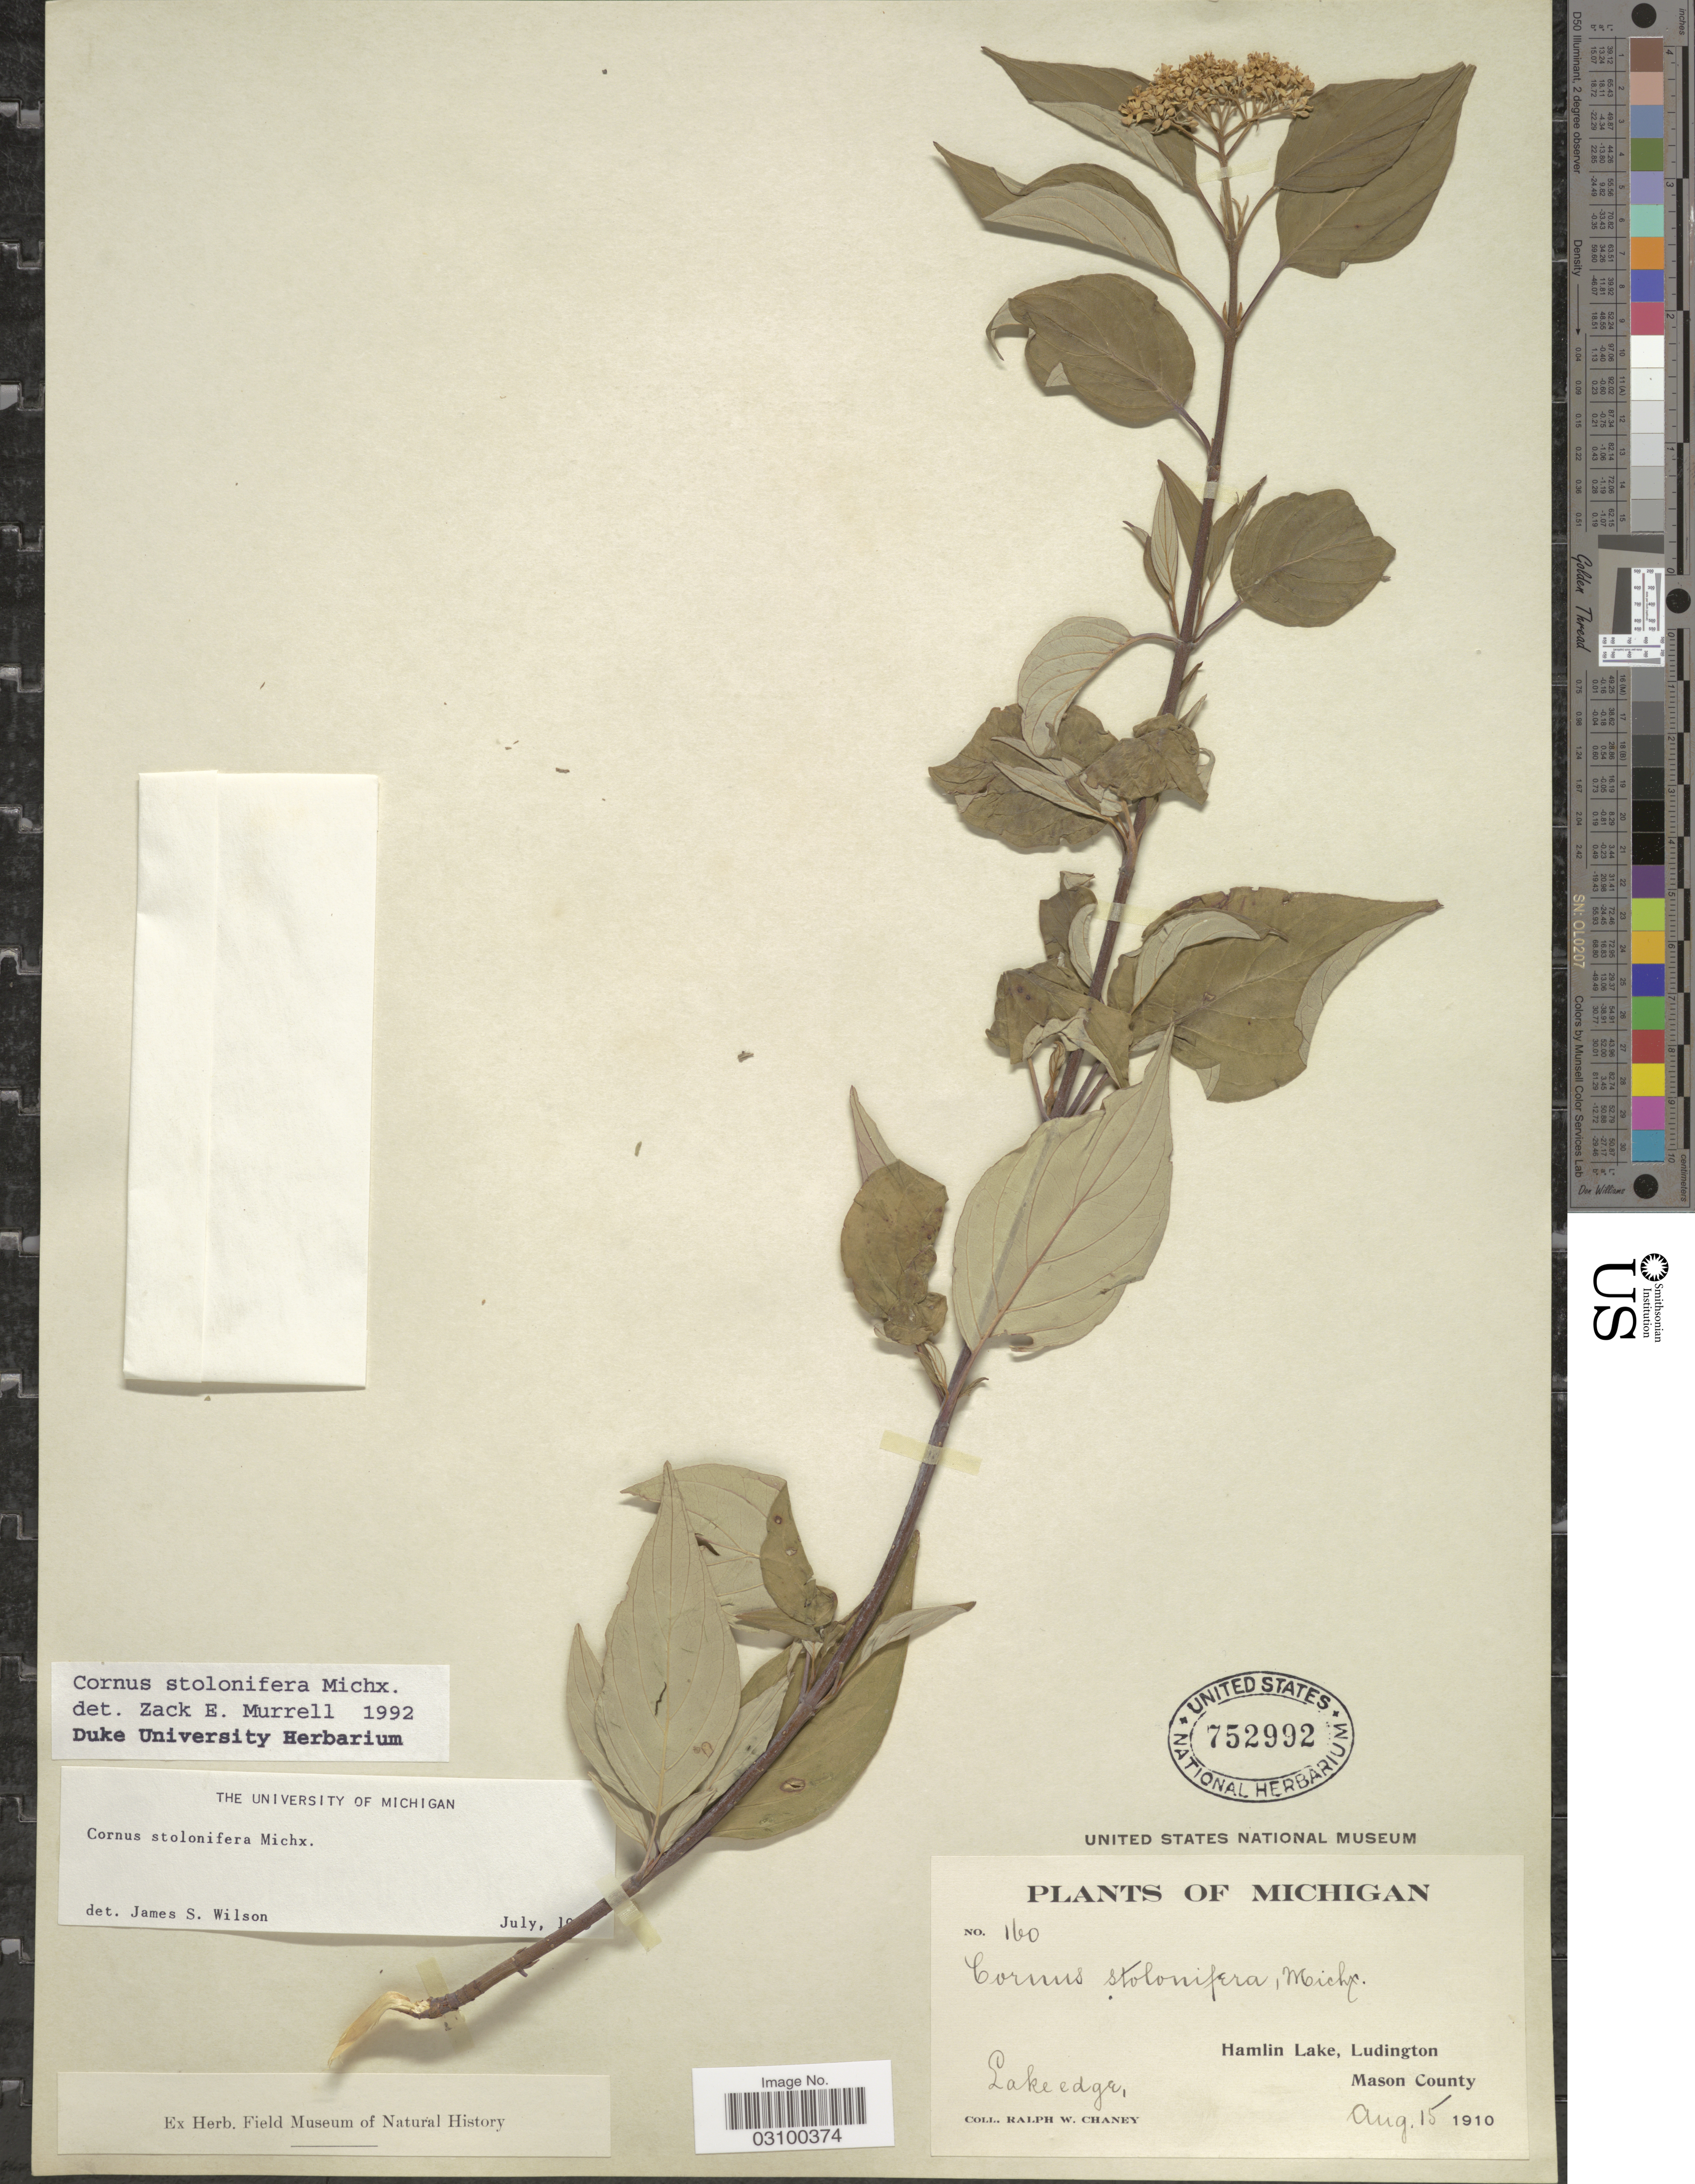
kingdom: Plantae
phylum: Tracheophyta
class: Magnoliopsida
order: Cornales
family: Cornaceae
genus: Cornus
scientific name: Cornus sericea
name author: L.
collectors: R. Chaney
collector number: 160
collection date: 1910-08-15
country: United States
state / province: Michigan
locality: Hamlin Lake, Ludington. Mason County.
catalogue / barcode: US 752992